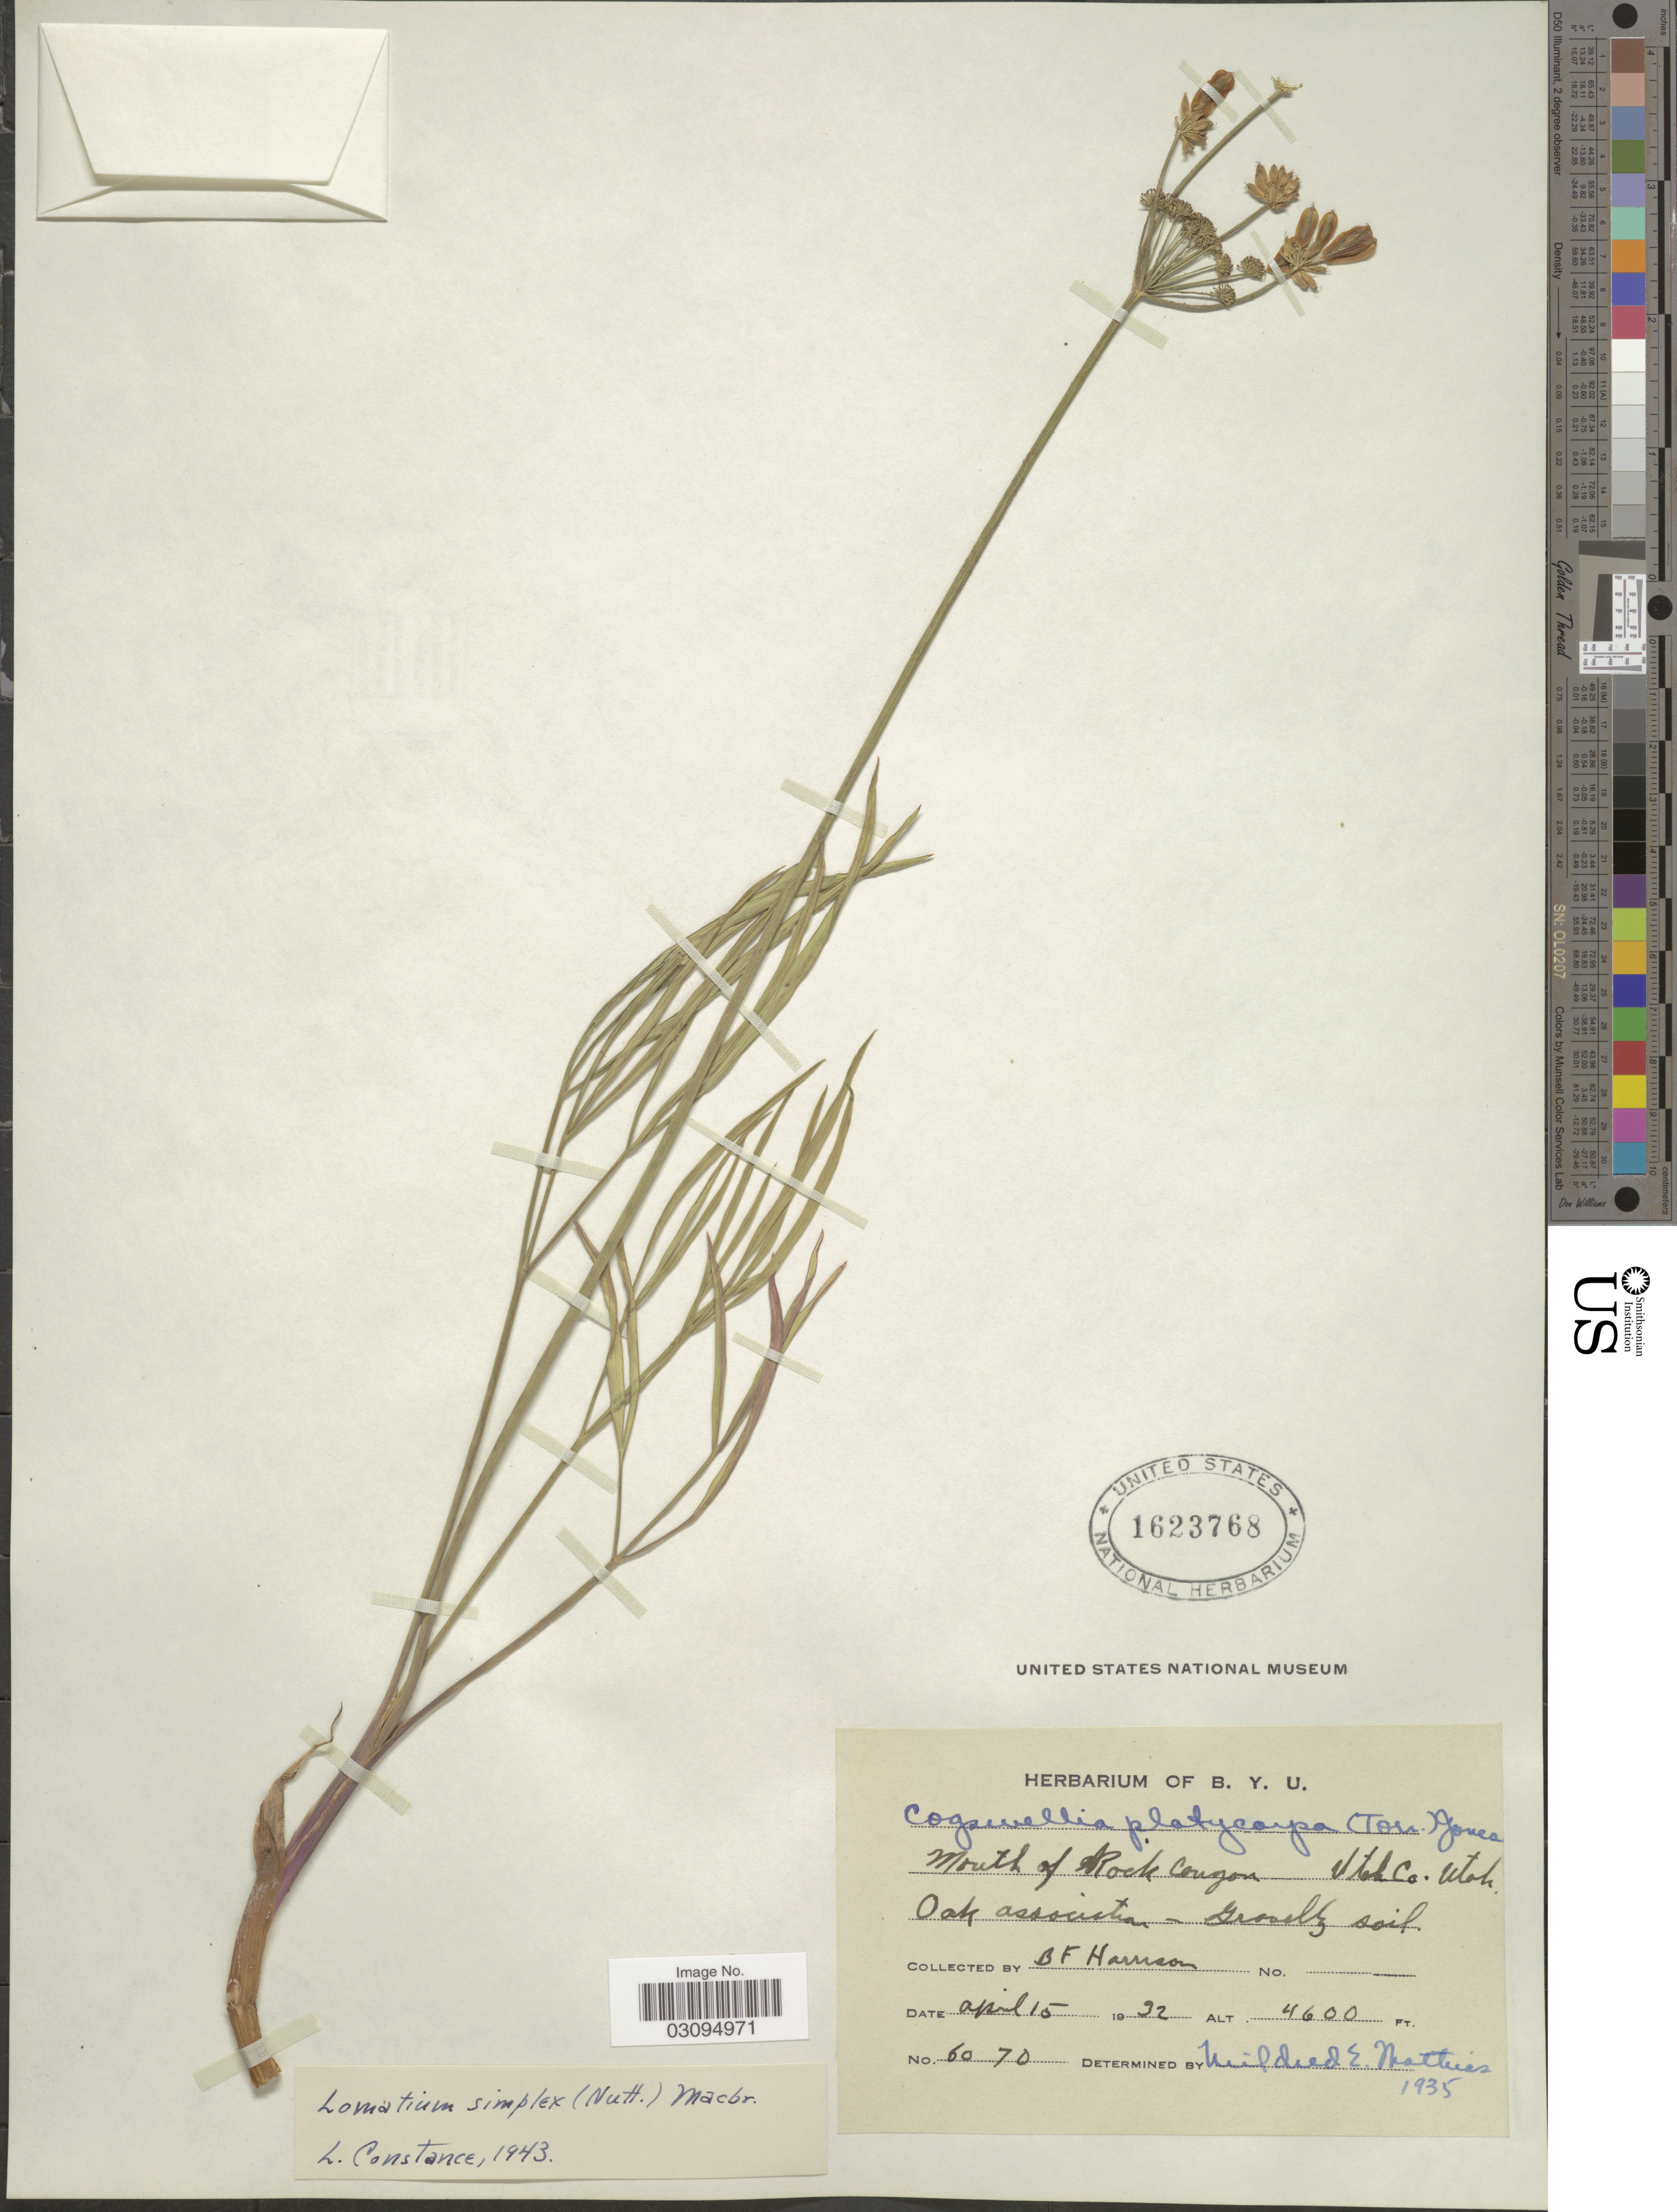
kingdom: Plantae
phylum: Tracheophyta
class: Magnoliopsida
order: Apiales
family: Apiaceae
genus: Lomatium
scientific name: Lomatium simplex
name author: (Nutt. ex S. Watson) J.F. Macbr.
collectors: B. F. Harrison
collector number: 6070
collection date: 1932-04-15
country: United States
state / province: Utah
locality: Mouth of Rock Canyon. Utah Co.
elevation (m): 1402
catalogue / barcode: US 1623768